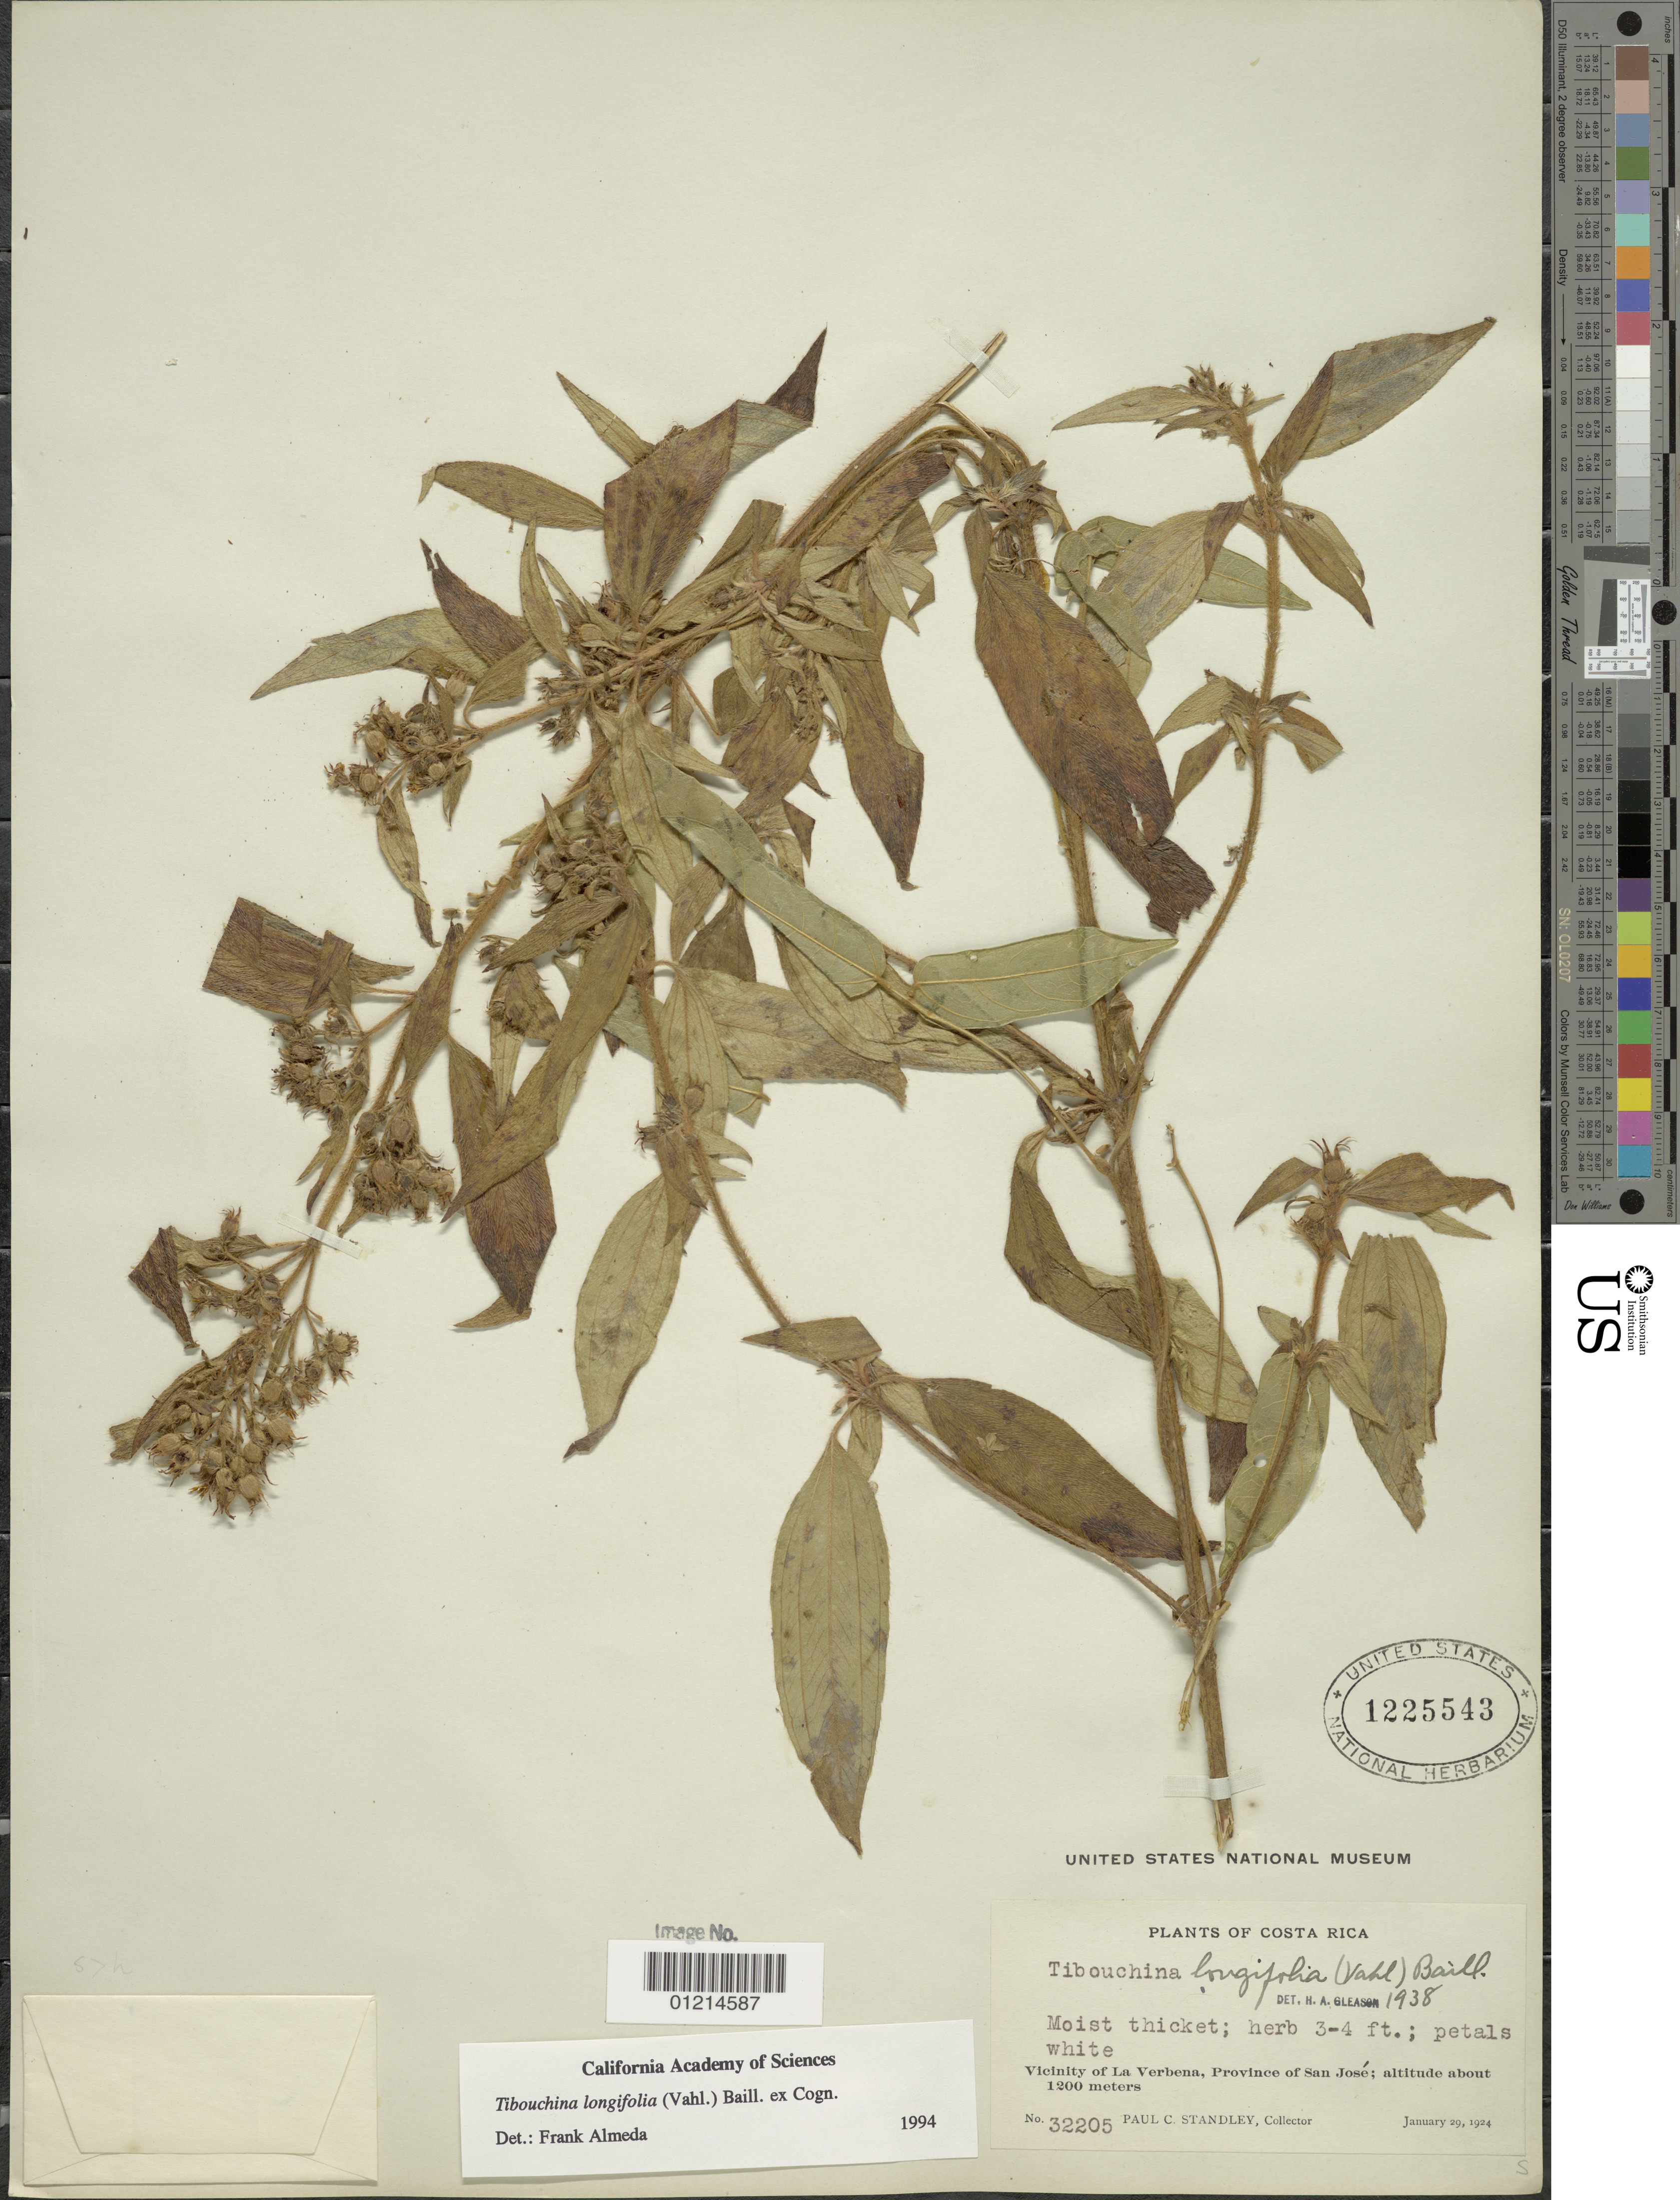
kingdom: Plantae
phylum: Tracheophyta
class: Magnoliopsida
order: Myrtales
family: Melastomataceae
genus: Chaetogastra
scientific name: Chaetogastra longifolia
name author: (Vahl) DC.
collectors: P. C. Standley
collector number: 32205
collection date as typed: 29 Jan 1924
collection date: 1924-01-29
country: Costa Rica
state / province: San José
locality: Vicinity of La Verbena.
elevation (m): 1200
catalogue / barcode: US 1225543